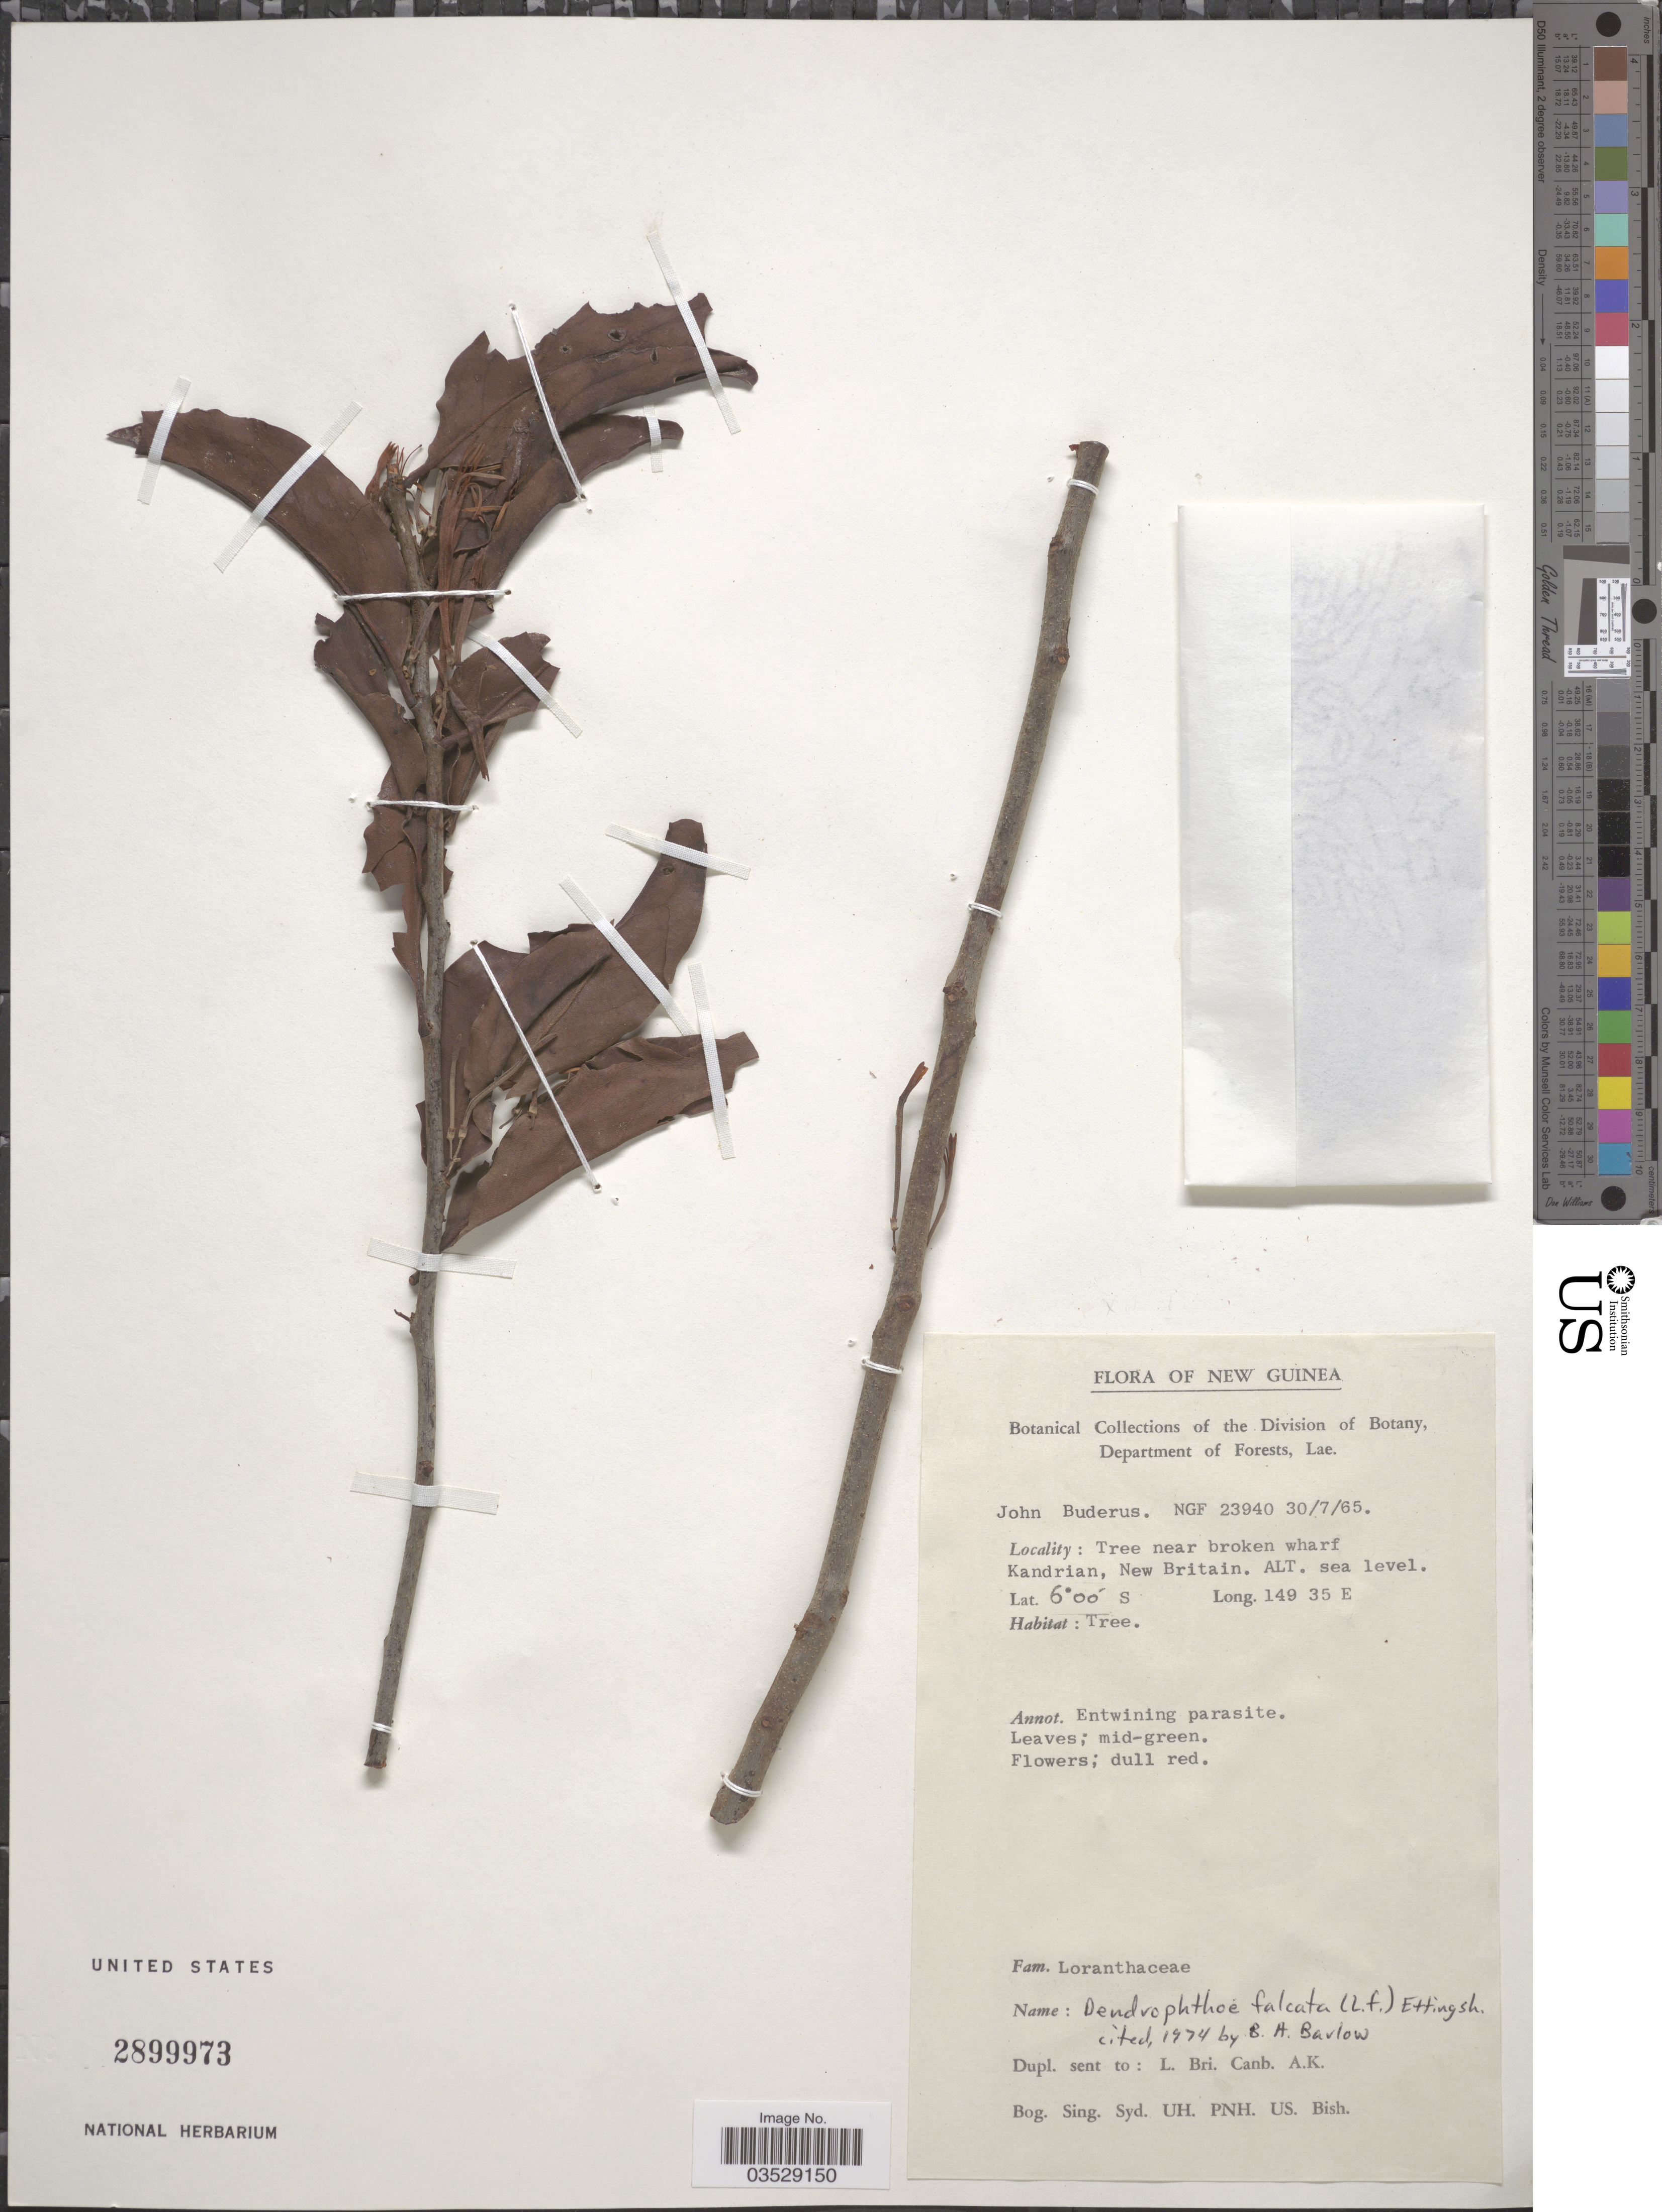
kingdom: Plantae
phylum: Tracheophyta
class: Magnoliopsida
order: Santalales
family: Loranthaceae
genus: Dendrophthoe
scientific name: Dendrophthoe falcata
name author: (L. f.) Ettingsh.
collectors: J. Buderus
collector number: NGF 23940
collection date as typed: Transcribed d/m/y: 30/7/65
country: Papua New Guinea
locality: New Guinea. Near broken wharf Kandrian, New Britain.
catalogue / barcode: US 2899973